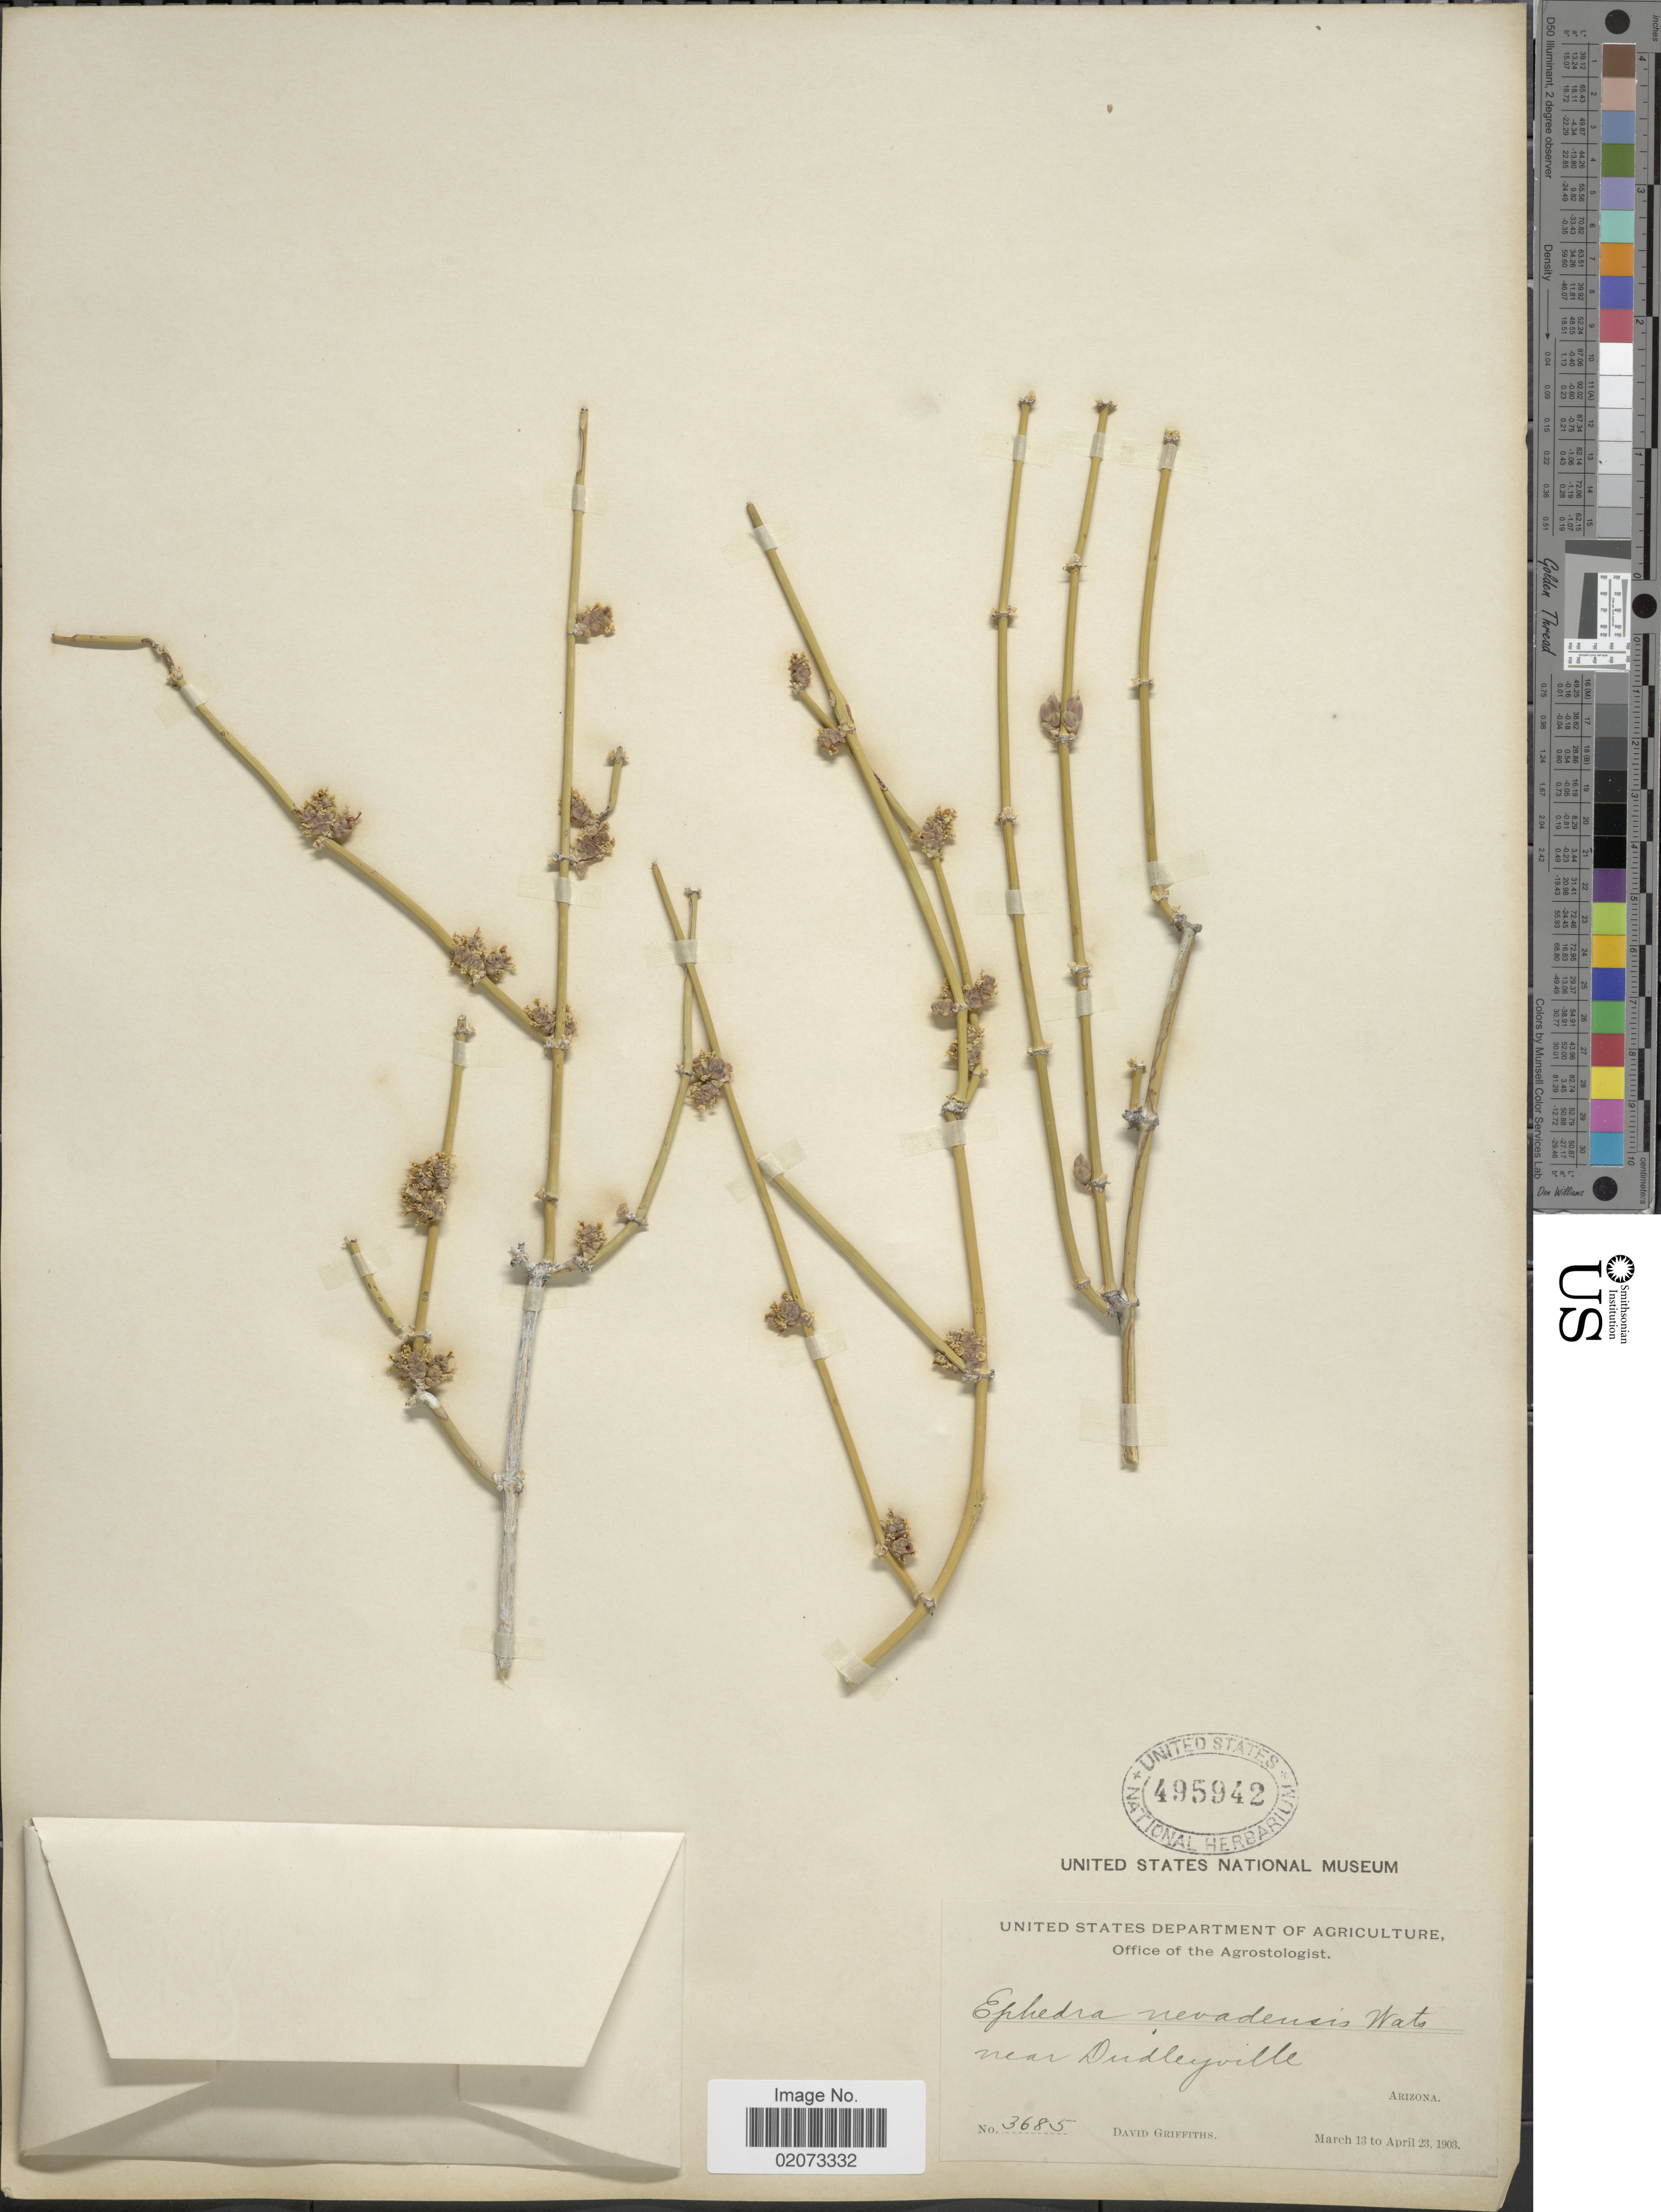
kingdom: Plantae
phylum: Tracheophyta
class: Gnetopsida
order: Ephedrales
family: Ephedraceae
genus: Ephedra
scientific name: Ephedra nevadensis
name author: S. Watson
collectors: D. Griffiths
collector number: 3685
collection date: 1903-03-13/1903-04-23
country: United States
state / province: Arizona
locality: Near Dudleyville, Arizona.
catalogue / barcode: US 495942